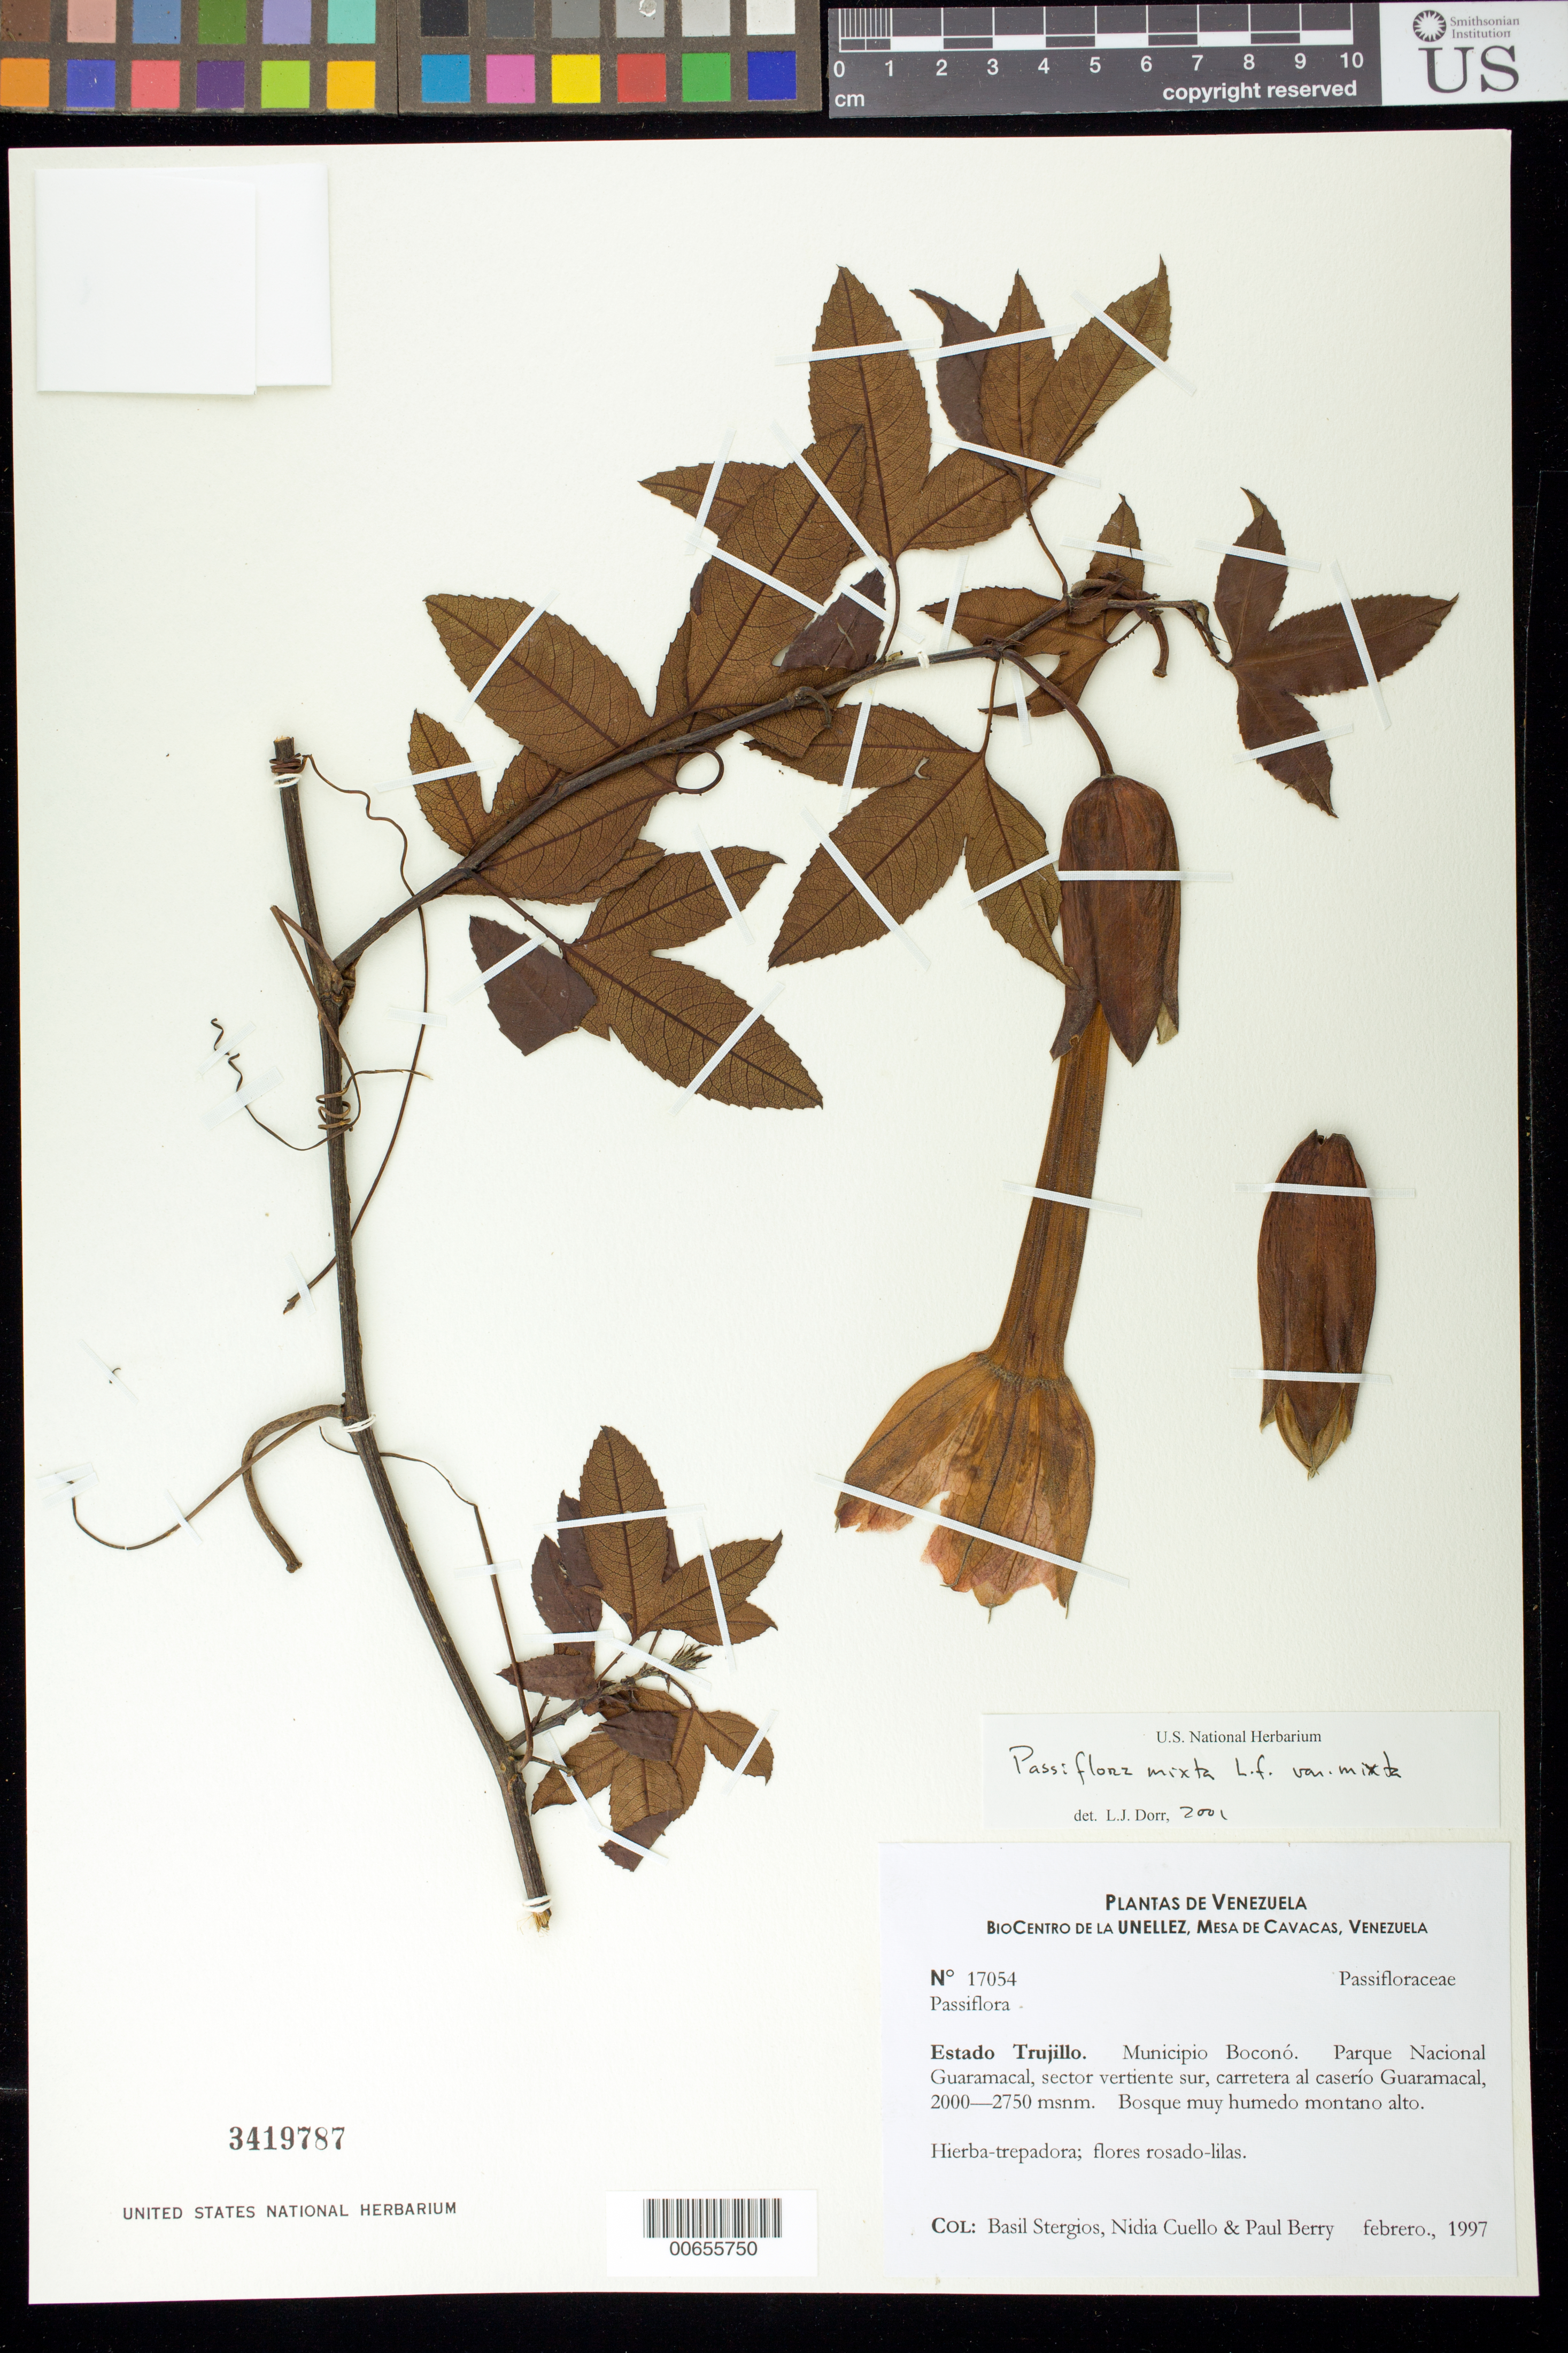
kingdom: Plantae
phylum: Tracheophyta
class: Magnoliopsida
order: Malpighiales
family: Passifloraceae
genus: Passiflora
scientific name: Passiflora mixta var. mixta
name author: L. f.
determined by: Dorr, L. J., (BOT), Smithsonian Institution - National Museum of Natural History (UNITED STATES)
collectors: B. G. Stergios, N. L. Cuello & P. Berry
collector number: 17054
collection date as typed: Feb 1997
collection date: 1997-02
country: Venezuela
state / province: Trujillo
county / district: Boconó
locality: Parque Nacional Guaramacal. Sector vertiente S. Carretera al caserío Guaramacal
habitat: Bosque muy húmedo montano alto.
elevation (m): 2000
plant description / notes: PORT, US, VEN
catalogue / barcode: US 3419787